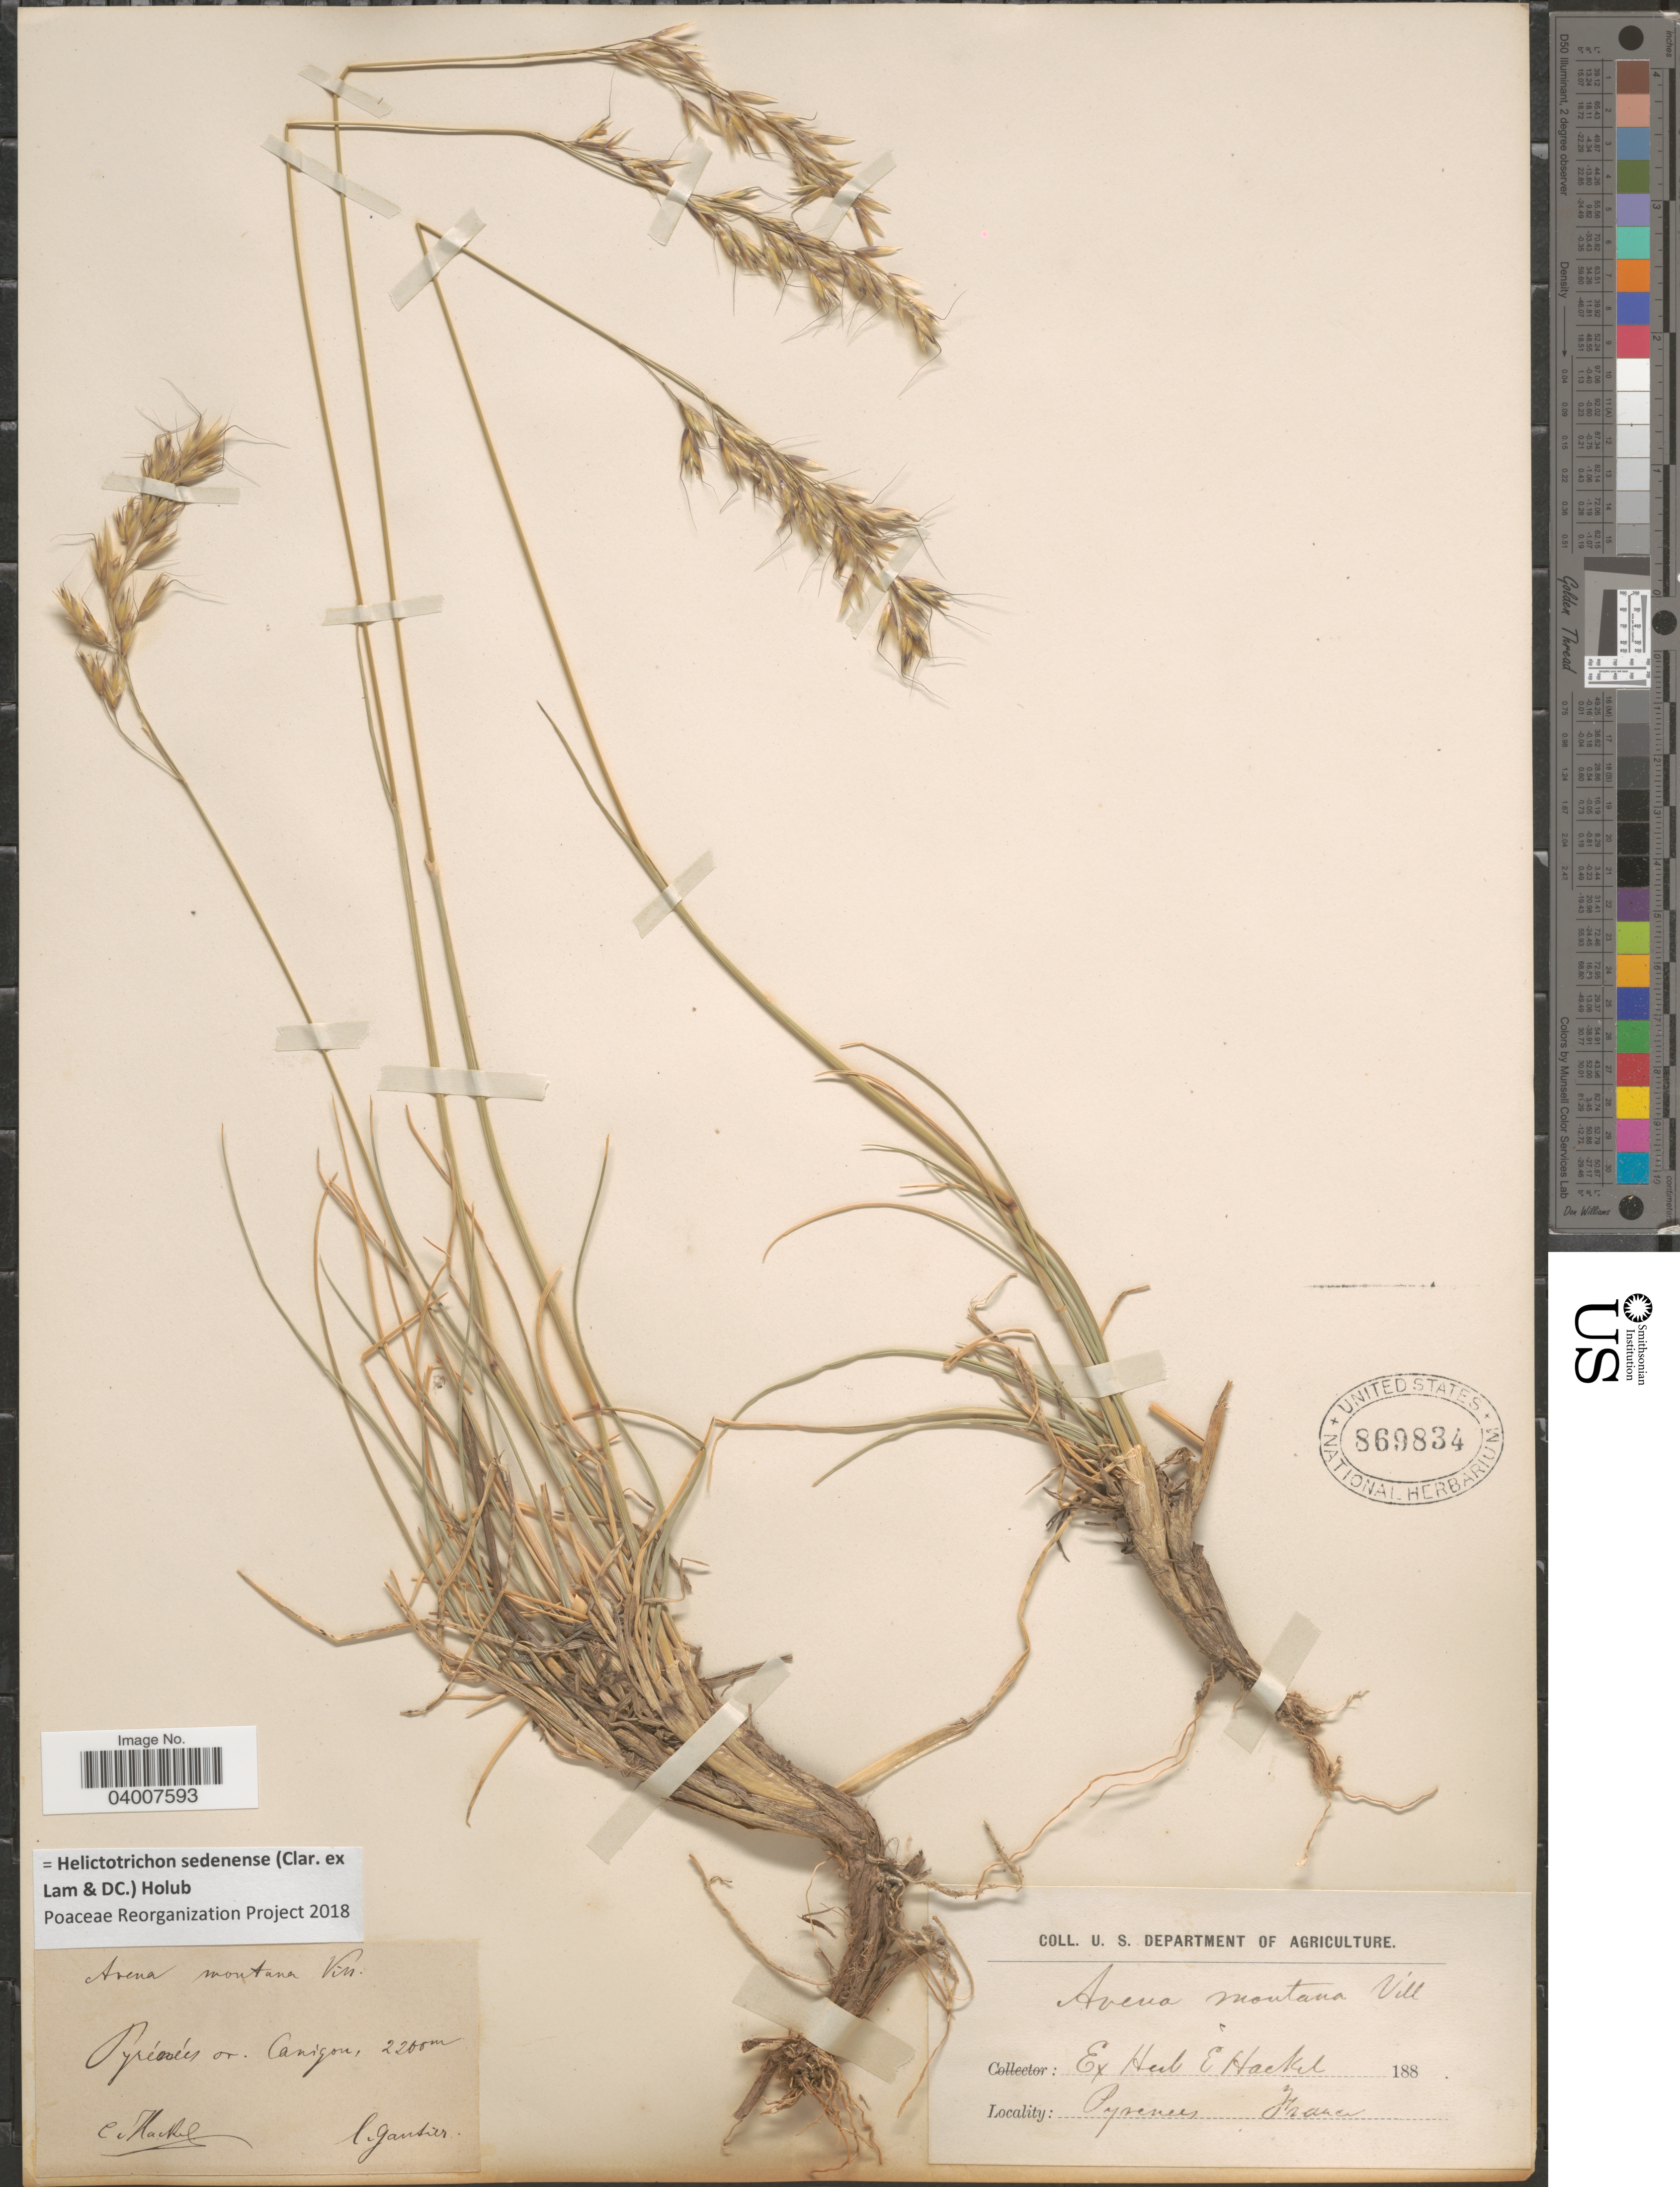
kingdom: Plantae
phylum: Tracheophyta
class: Liliopsida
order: Poales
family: Poaceae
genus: Helictotrichon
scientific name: Helictotrichon sedenense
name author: (DC.) Holub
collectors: -. Gautier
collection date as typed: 188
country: France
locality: Pyrénées or. Canigou, Pyrenees.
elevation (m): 2200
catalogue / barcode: US 869834